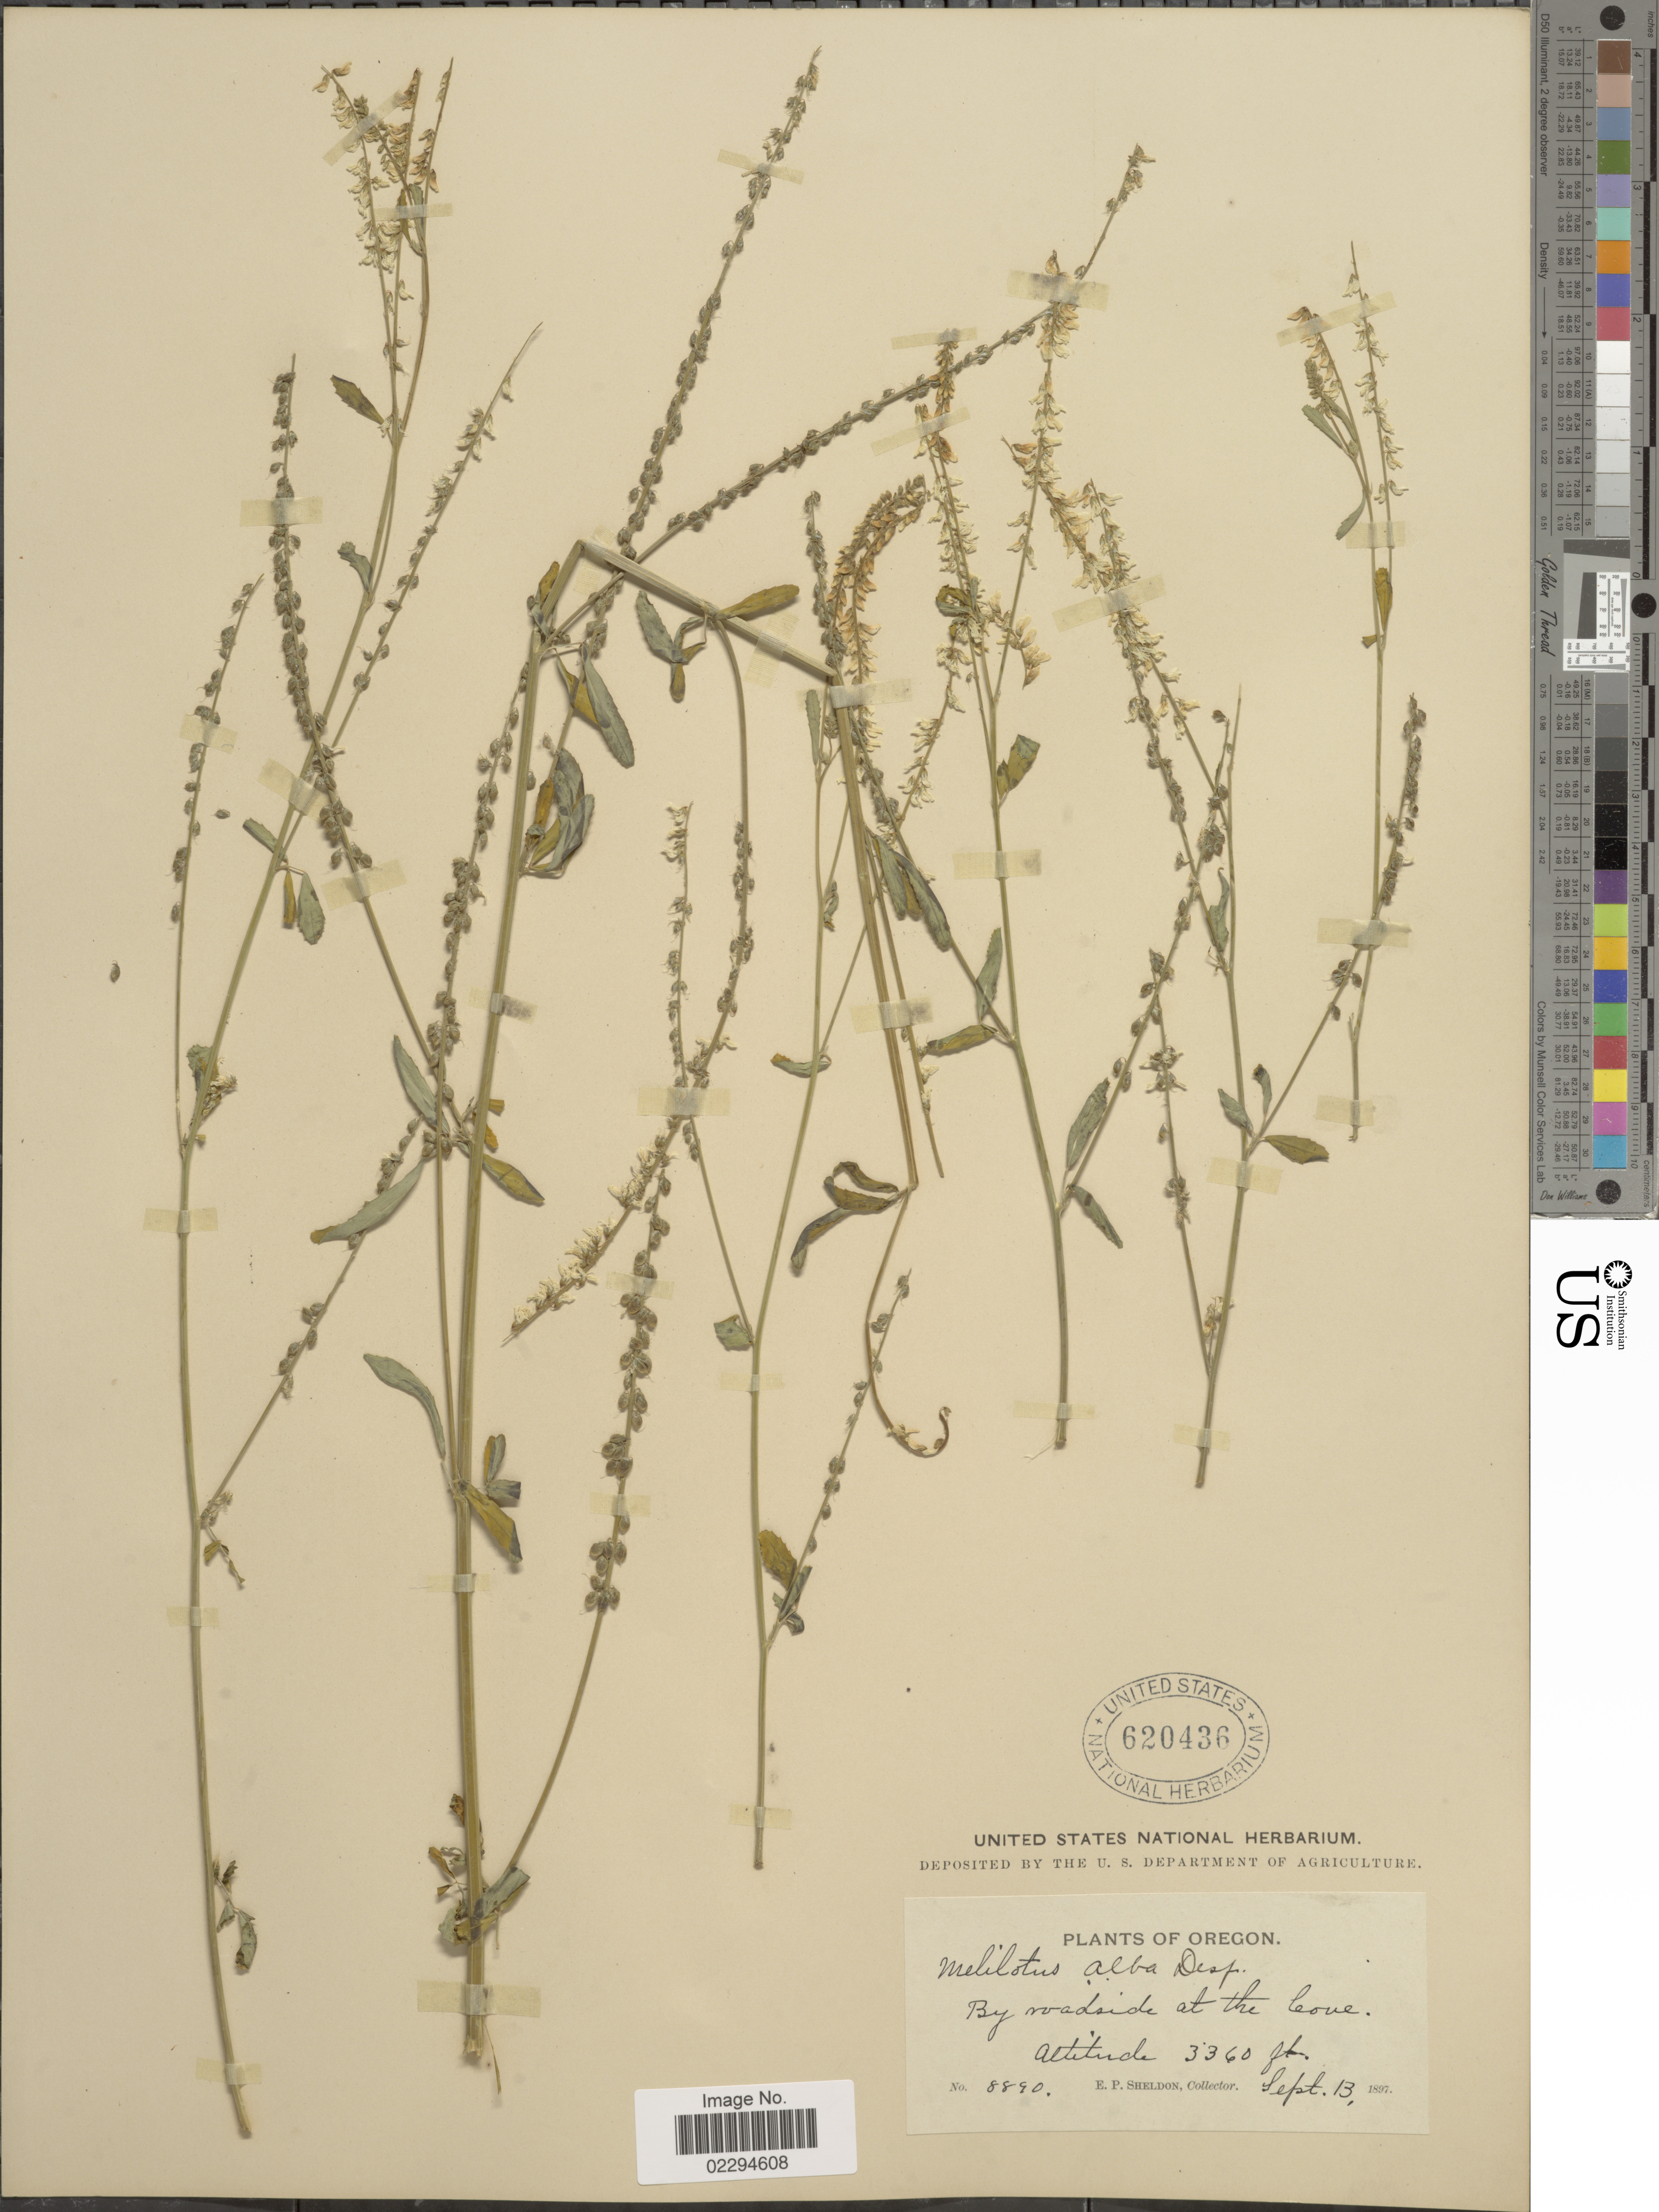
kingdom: Plantae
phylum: Tracheophyta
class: Magnoliopsida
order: Fabales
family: Fabaceae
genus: Melilotus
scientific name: Melilotus albus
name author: Medik.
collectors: E. P. Sheldon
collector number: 8890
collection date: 1897-09-13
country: United States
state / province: Oregon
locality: By roadside at the Cove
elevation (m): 1024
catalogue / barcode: US 620436